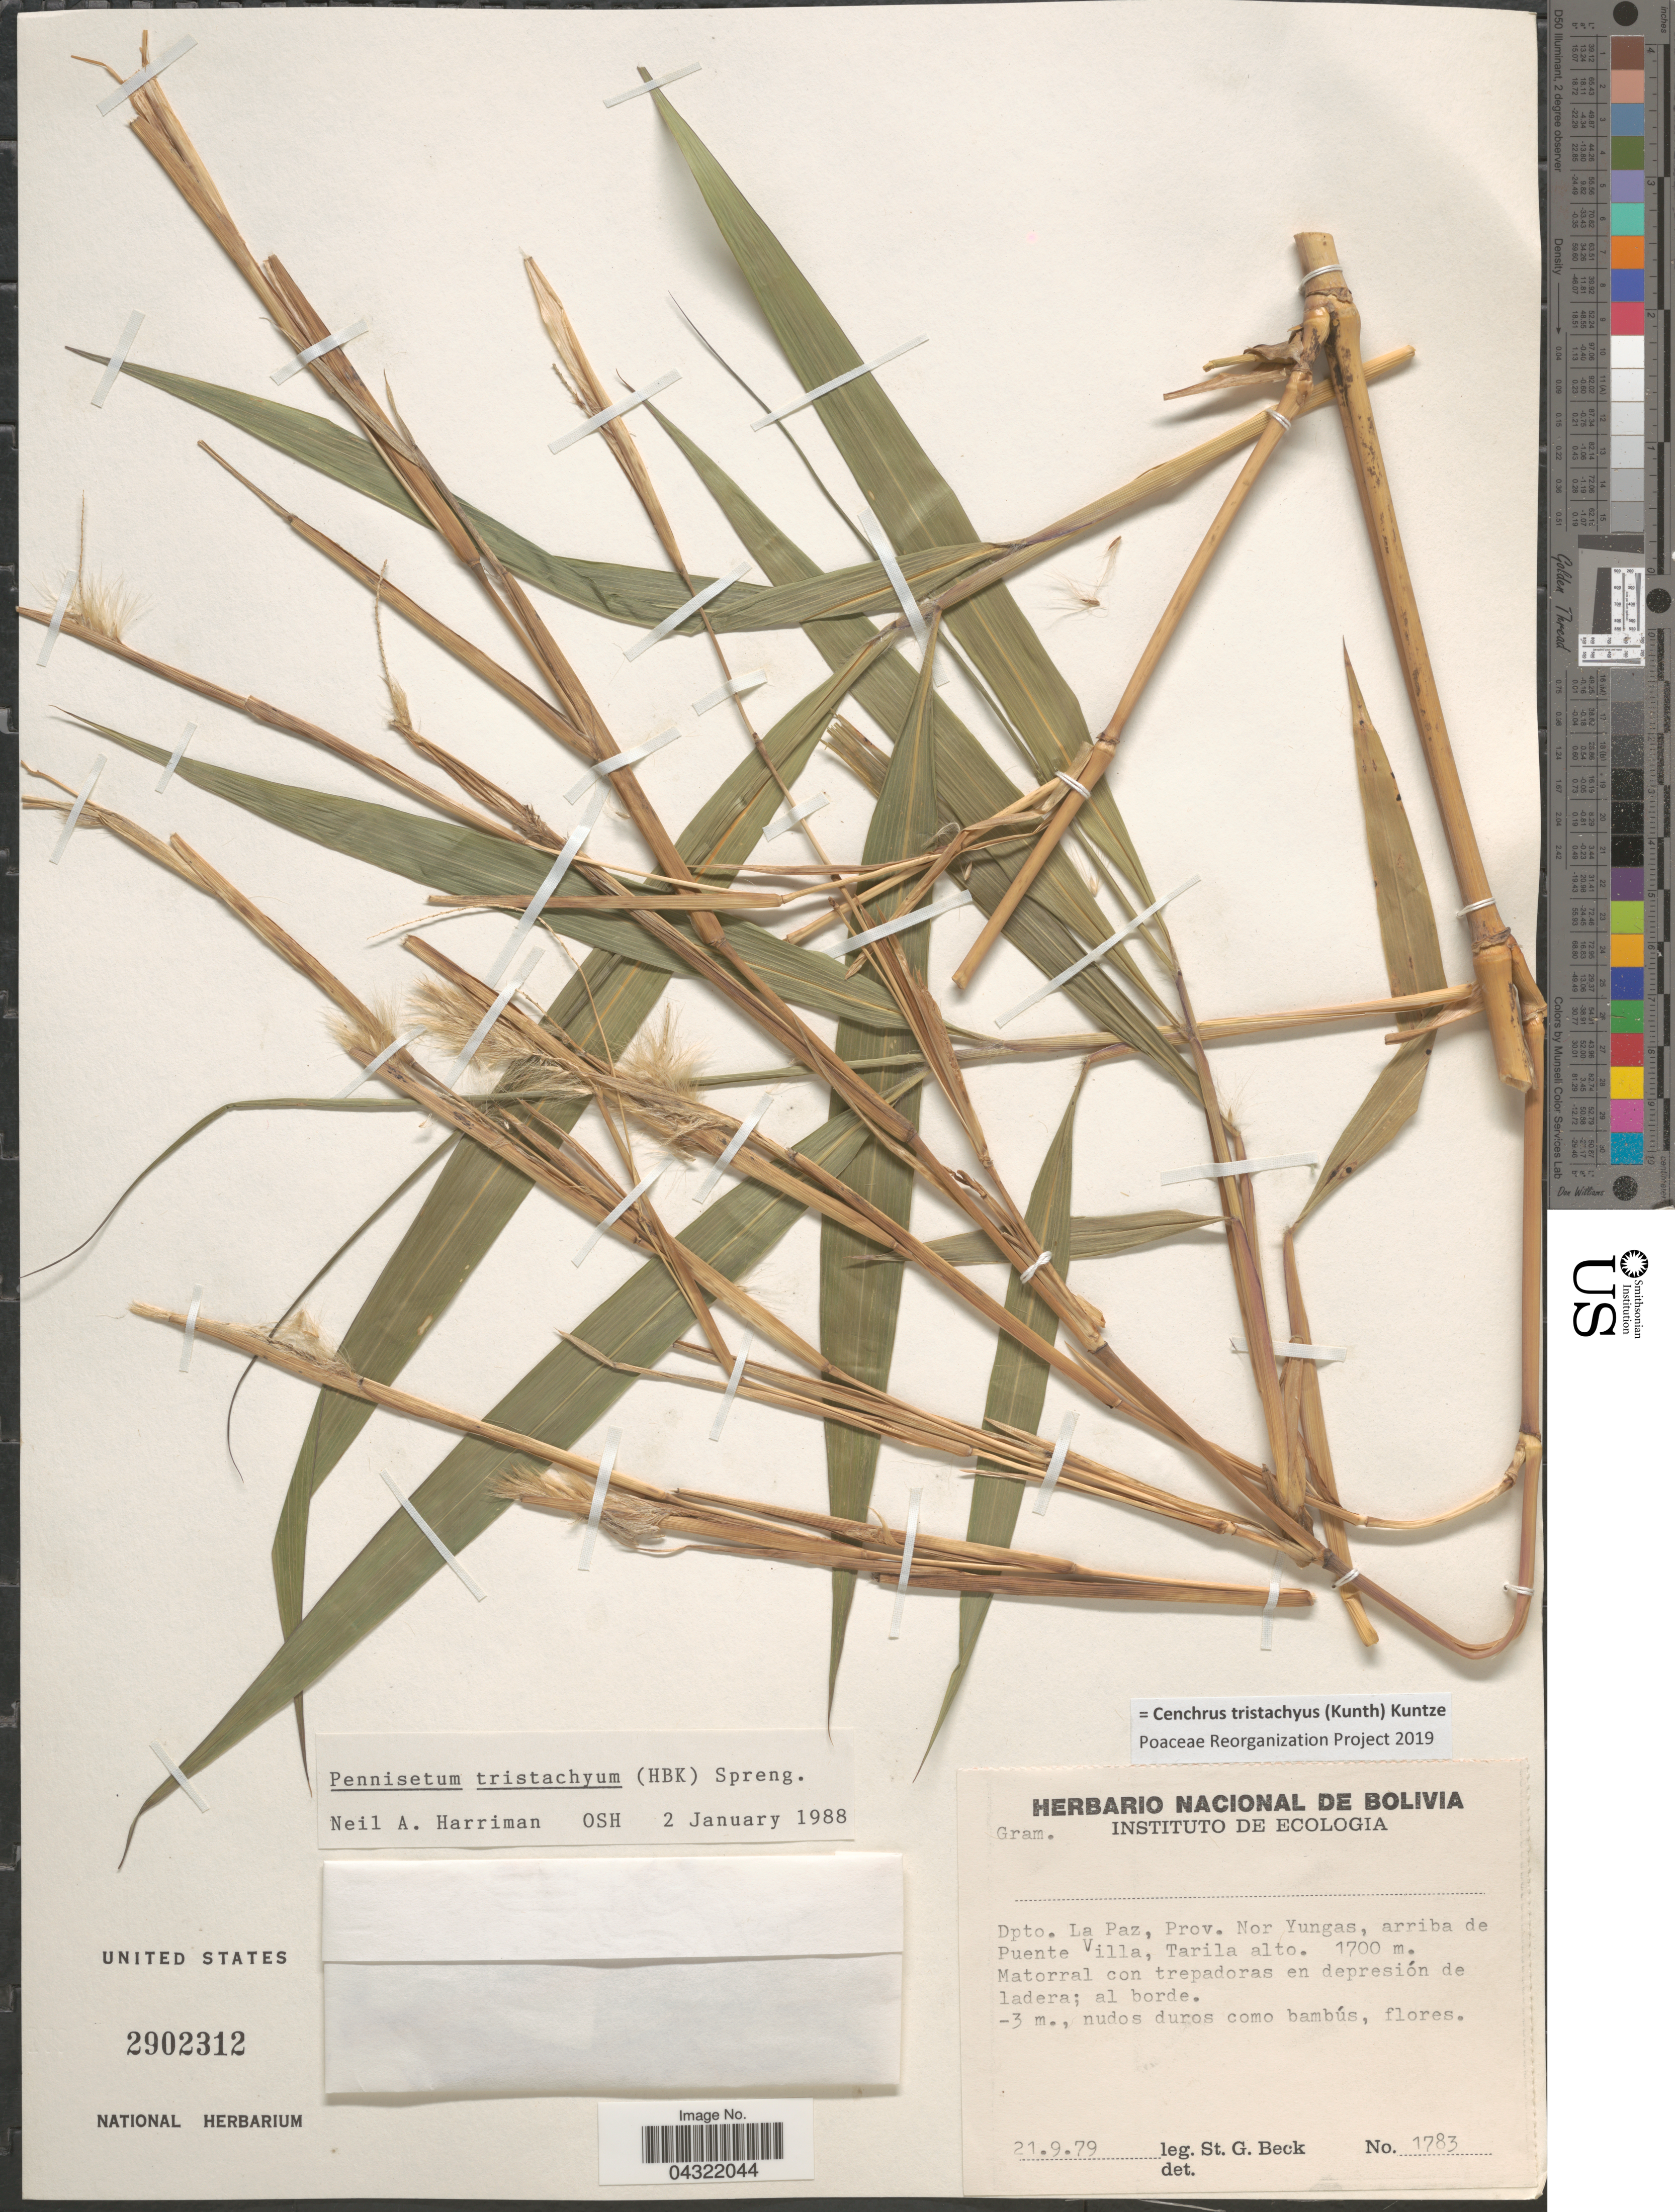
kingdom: Plantae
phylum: Tracheophyta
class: Liliopsida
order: Poales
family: Poaceae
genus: Cenchrus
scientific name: Cenchrus tristachyus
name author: (Kunth) Kuntze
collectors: S. G. Beck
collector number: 1783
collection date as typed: Transcribed d/m/y: 21/9/79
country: Bolivia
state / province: La Paz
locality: Dpto. La Paz, Prov. Nor Yungas, arriba de Puente Villa, Tarila alto.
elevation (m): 1700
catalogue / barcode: US 2902312